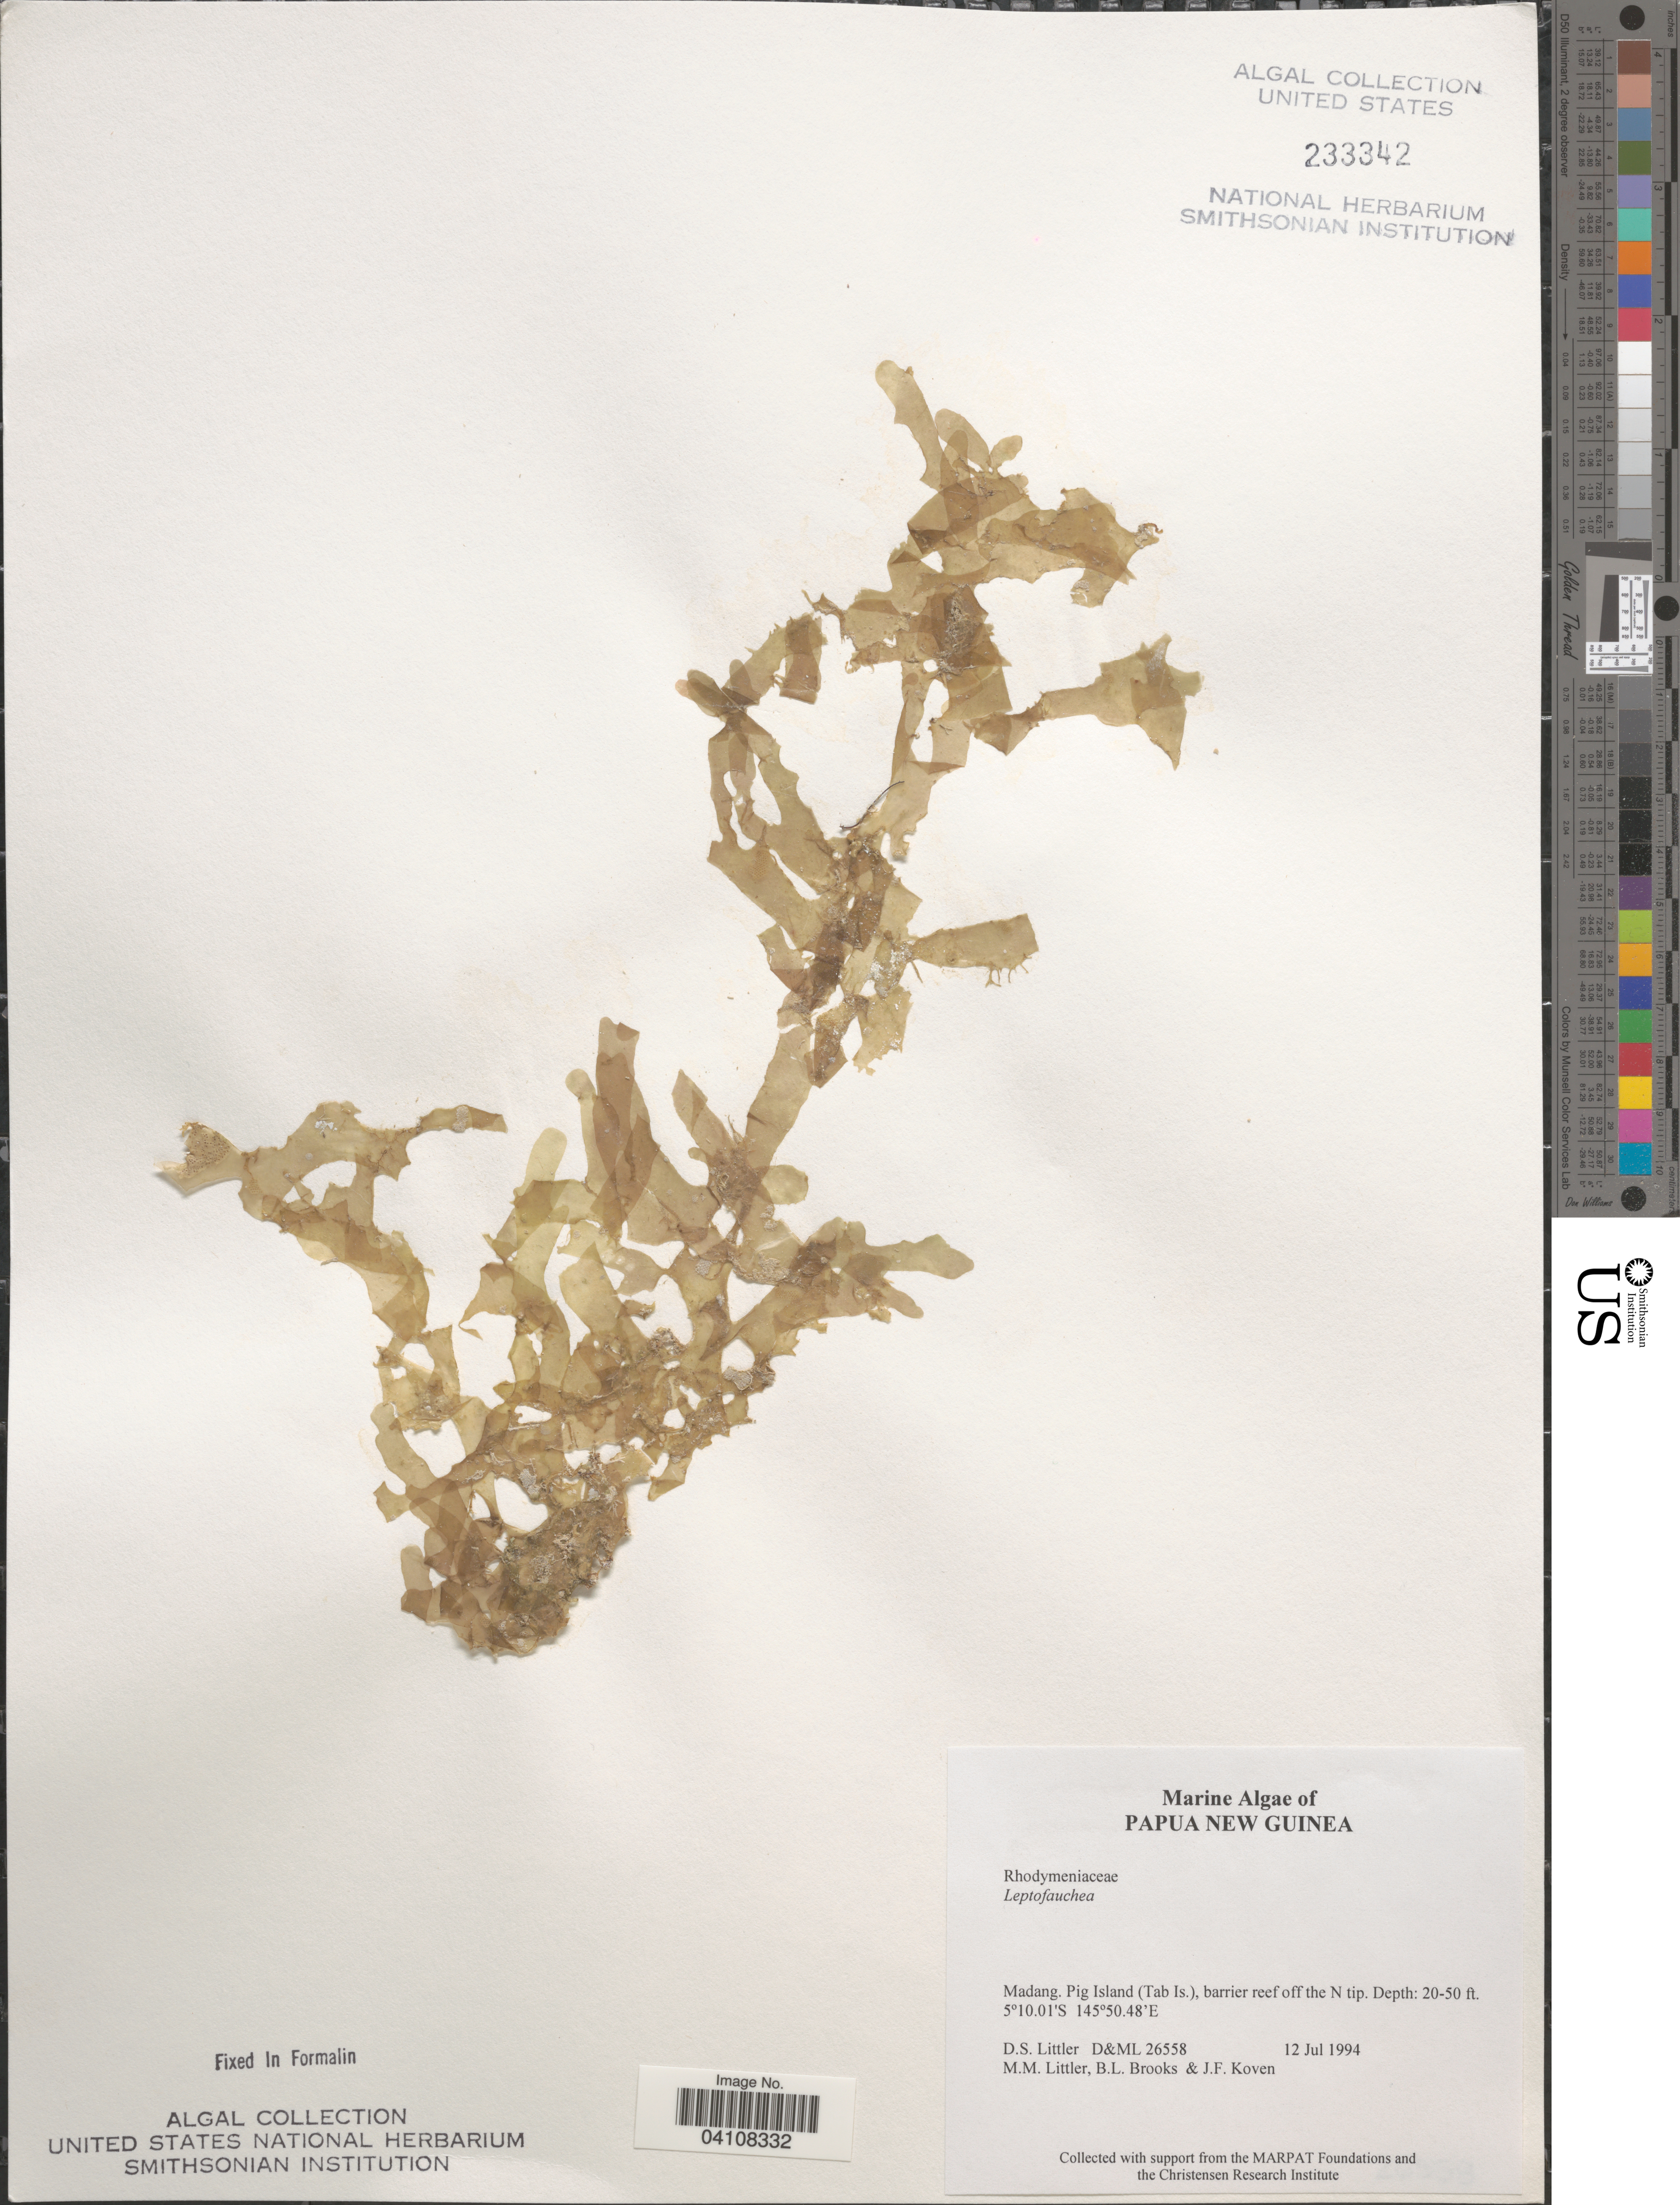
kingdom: Plantae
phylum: Rhodophyta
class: Florideophyceae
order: Rhodymeniales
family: Faucheaceae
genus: Leptofauchea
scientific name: Leptofauchea sp.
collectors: D. S. Littler, B. Brooks & J. Koven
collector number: D&ML26558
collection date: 1994-07-12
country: Papua New Guinea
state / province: Madang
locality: Pig Island (Tab Is.), barrier reef off the N tip.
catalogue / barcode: US 233342